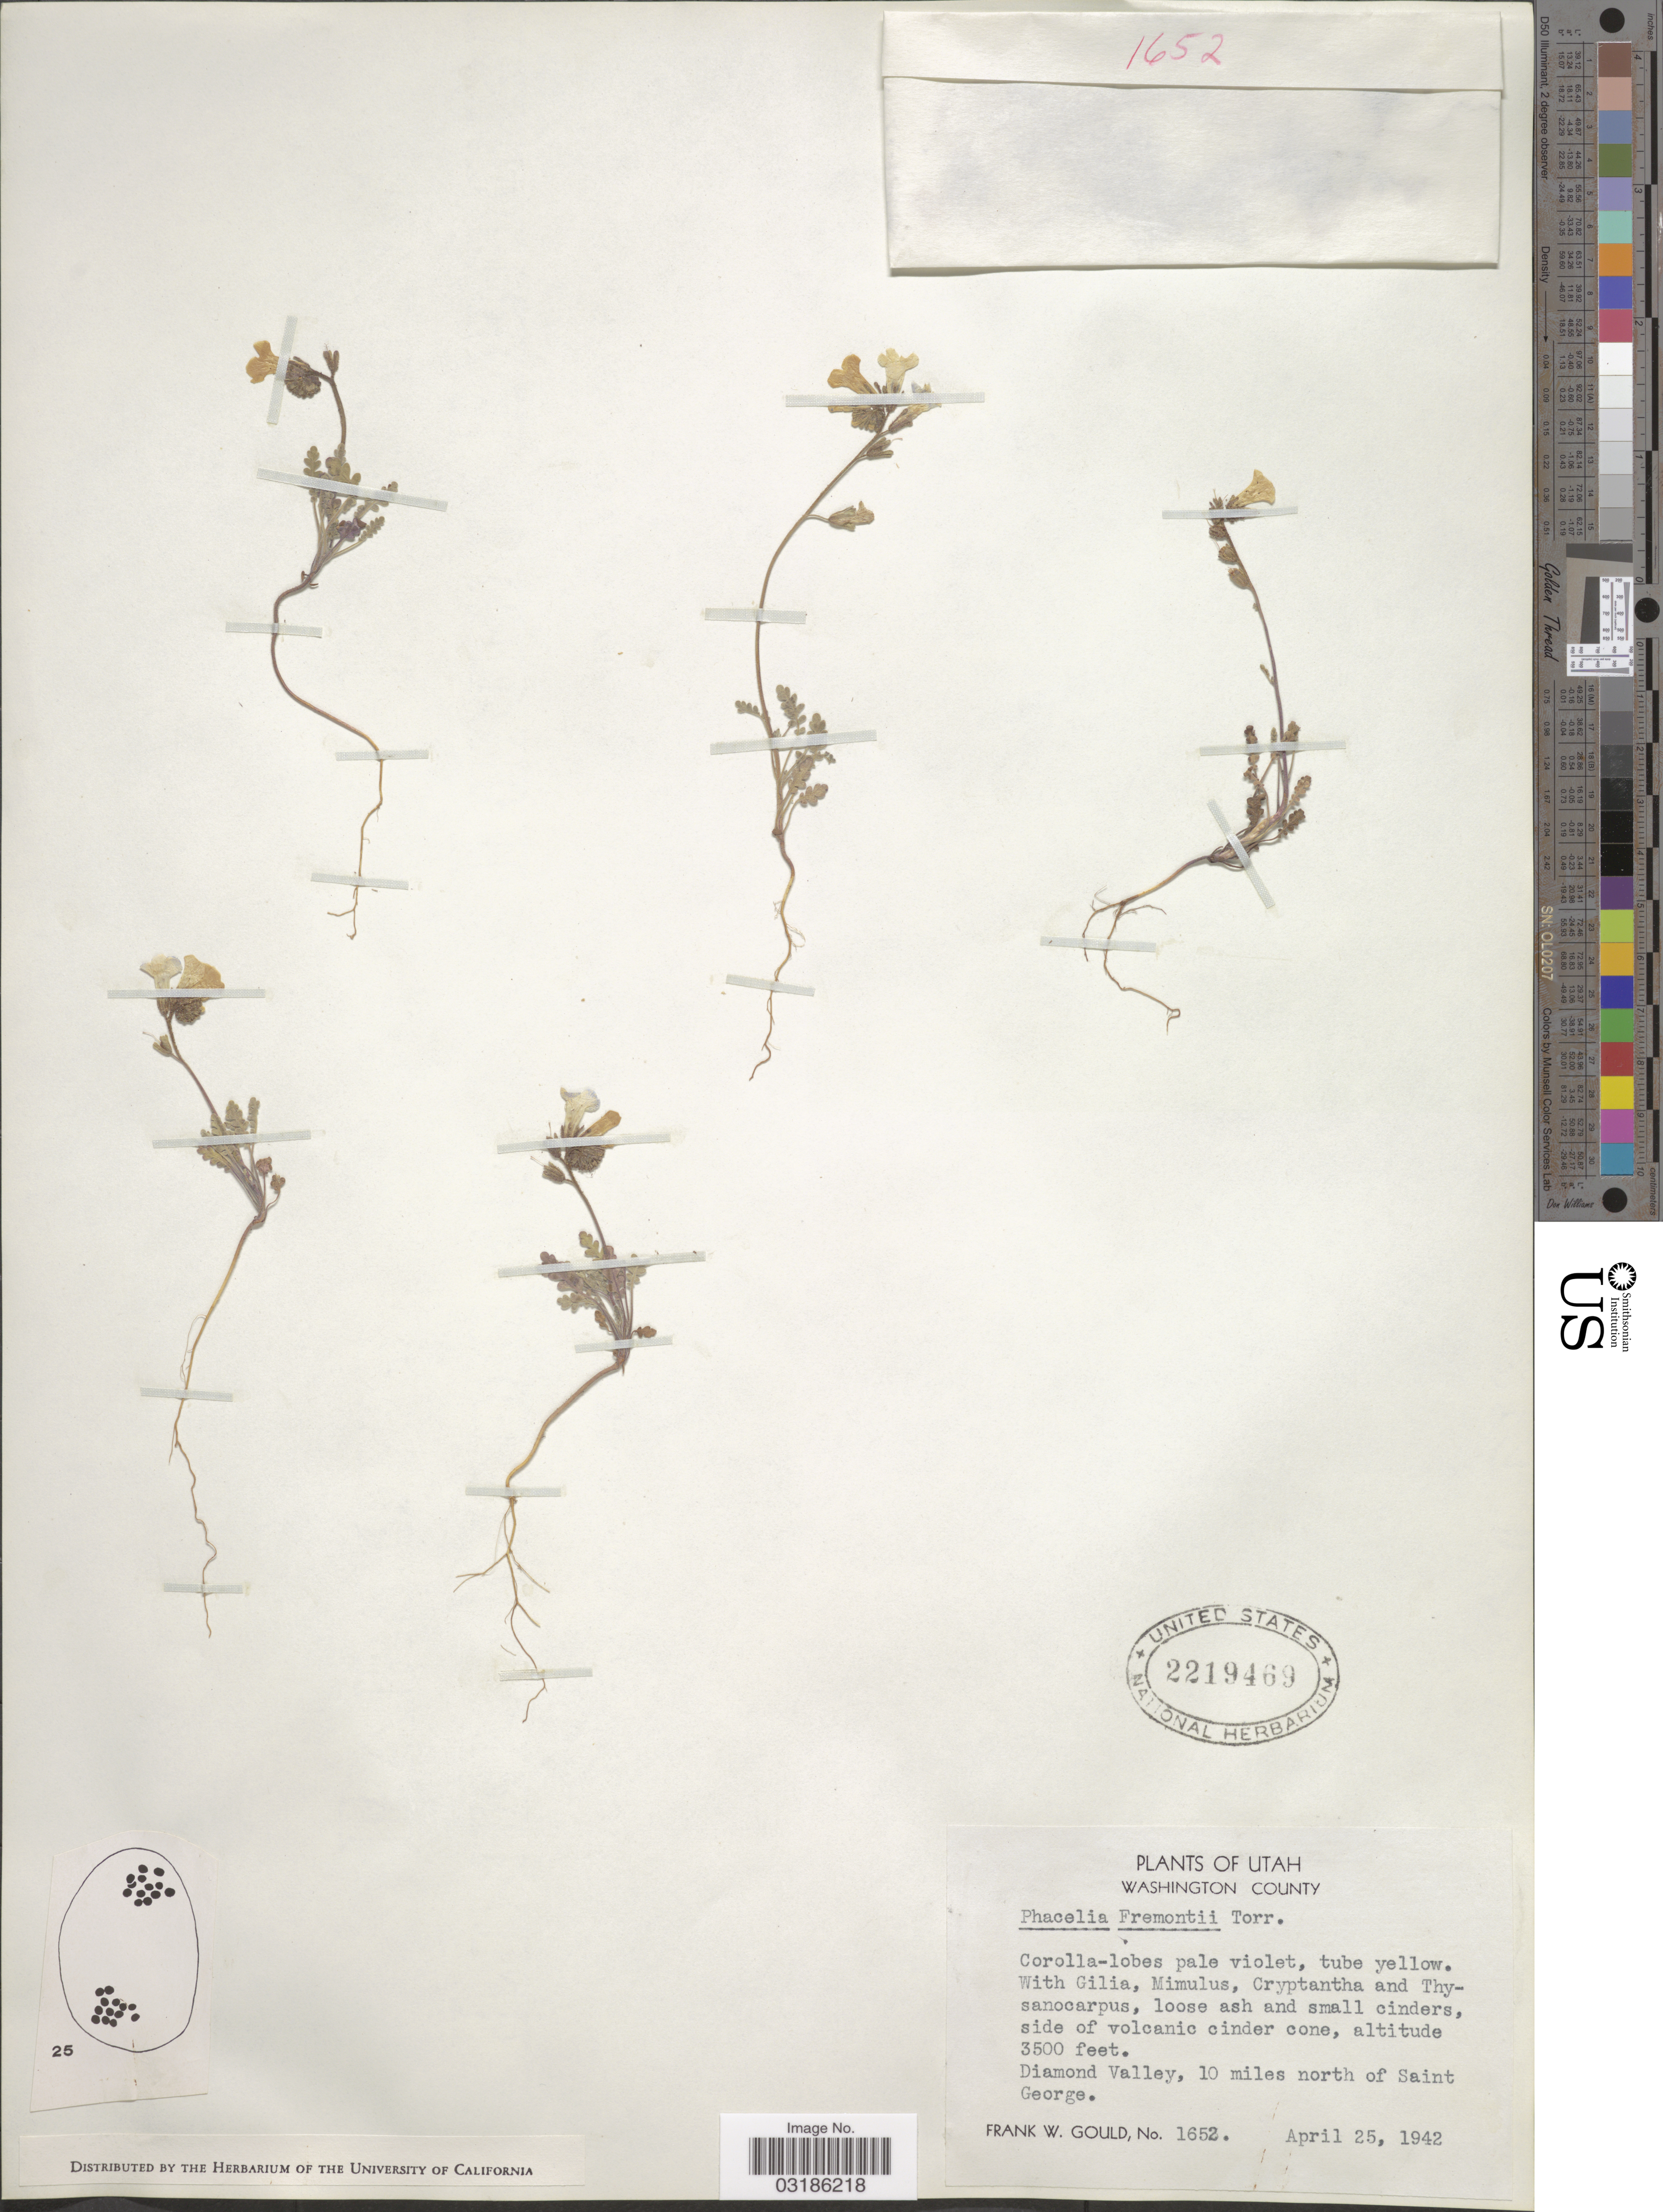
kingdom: Plantae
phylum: Tracheophyta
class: Magnoliopsida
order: Boraginales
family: Hydrophyllaceae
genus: Phacelia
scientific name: Phacelia fremontii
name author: Torr.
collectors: F. W. Gould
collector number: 1652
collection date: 1942-04-25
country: United States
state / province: Utah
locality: Washington County. Diamond Valley, 10 miles north of Saint George.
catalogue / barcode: US 2219469